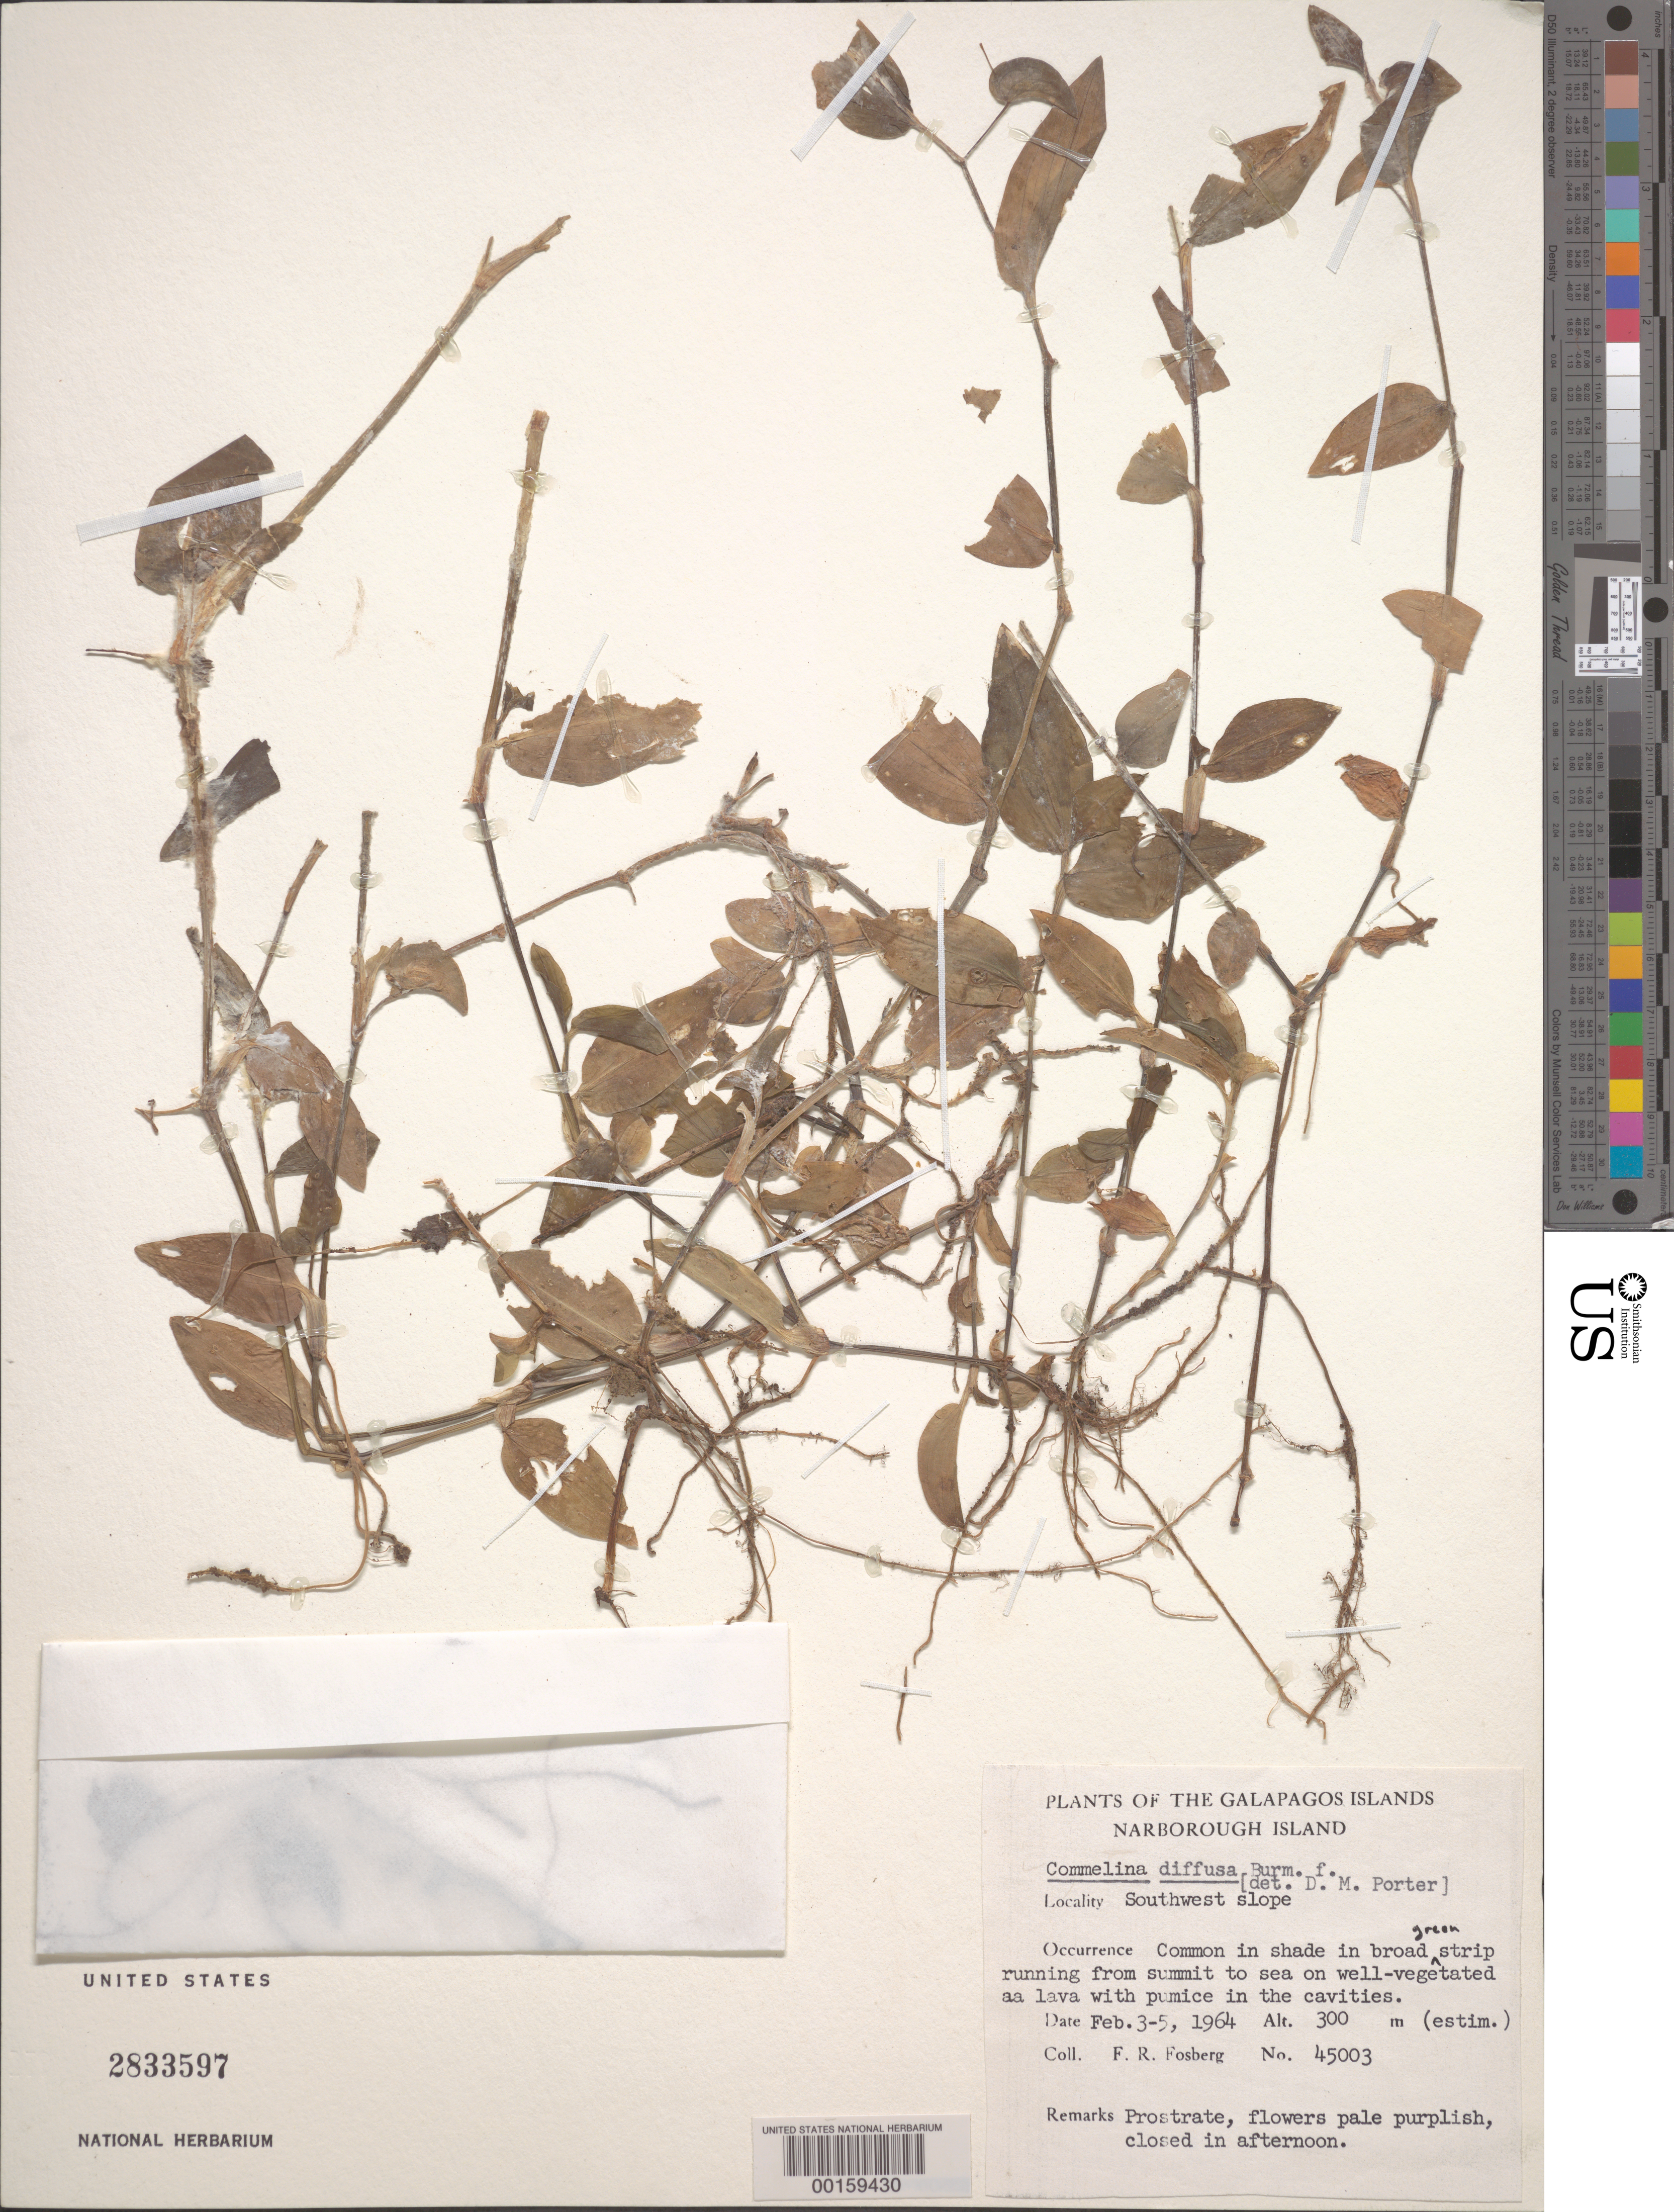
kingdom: Plantae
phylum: Tracheophyta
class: Liliopsida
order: Commelinales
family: Commelinaceae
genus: Commelina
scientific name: Commelina diffusa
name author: Burm. f.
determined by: Porter, D. M.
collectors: F. R. Fosberg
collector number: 45003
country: Ecuador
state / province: Colón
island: Fernandina [Narborough]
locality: SW slope. (Narborough I.)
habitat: Shaded, well-vegetated aa lava with pumice in the cavaties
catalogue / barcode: US 2833597